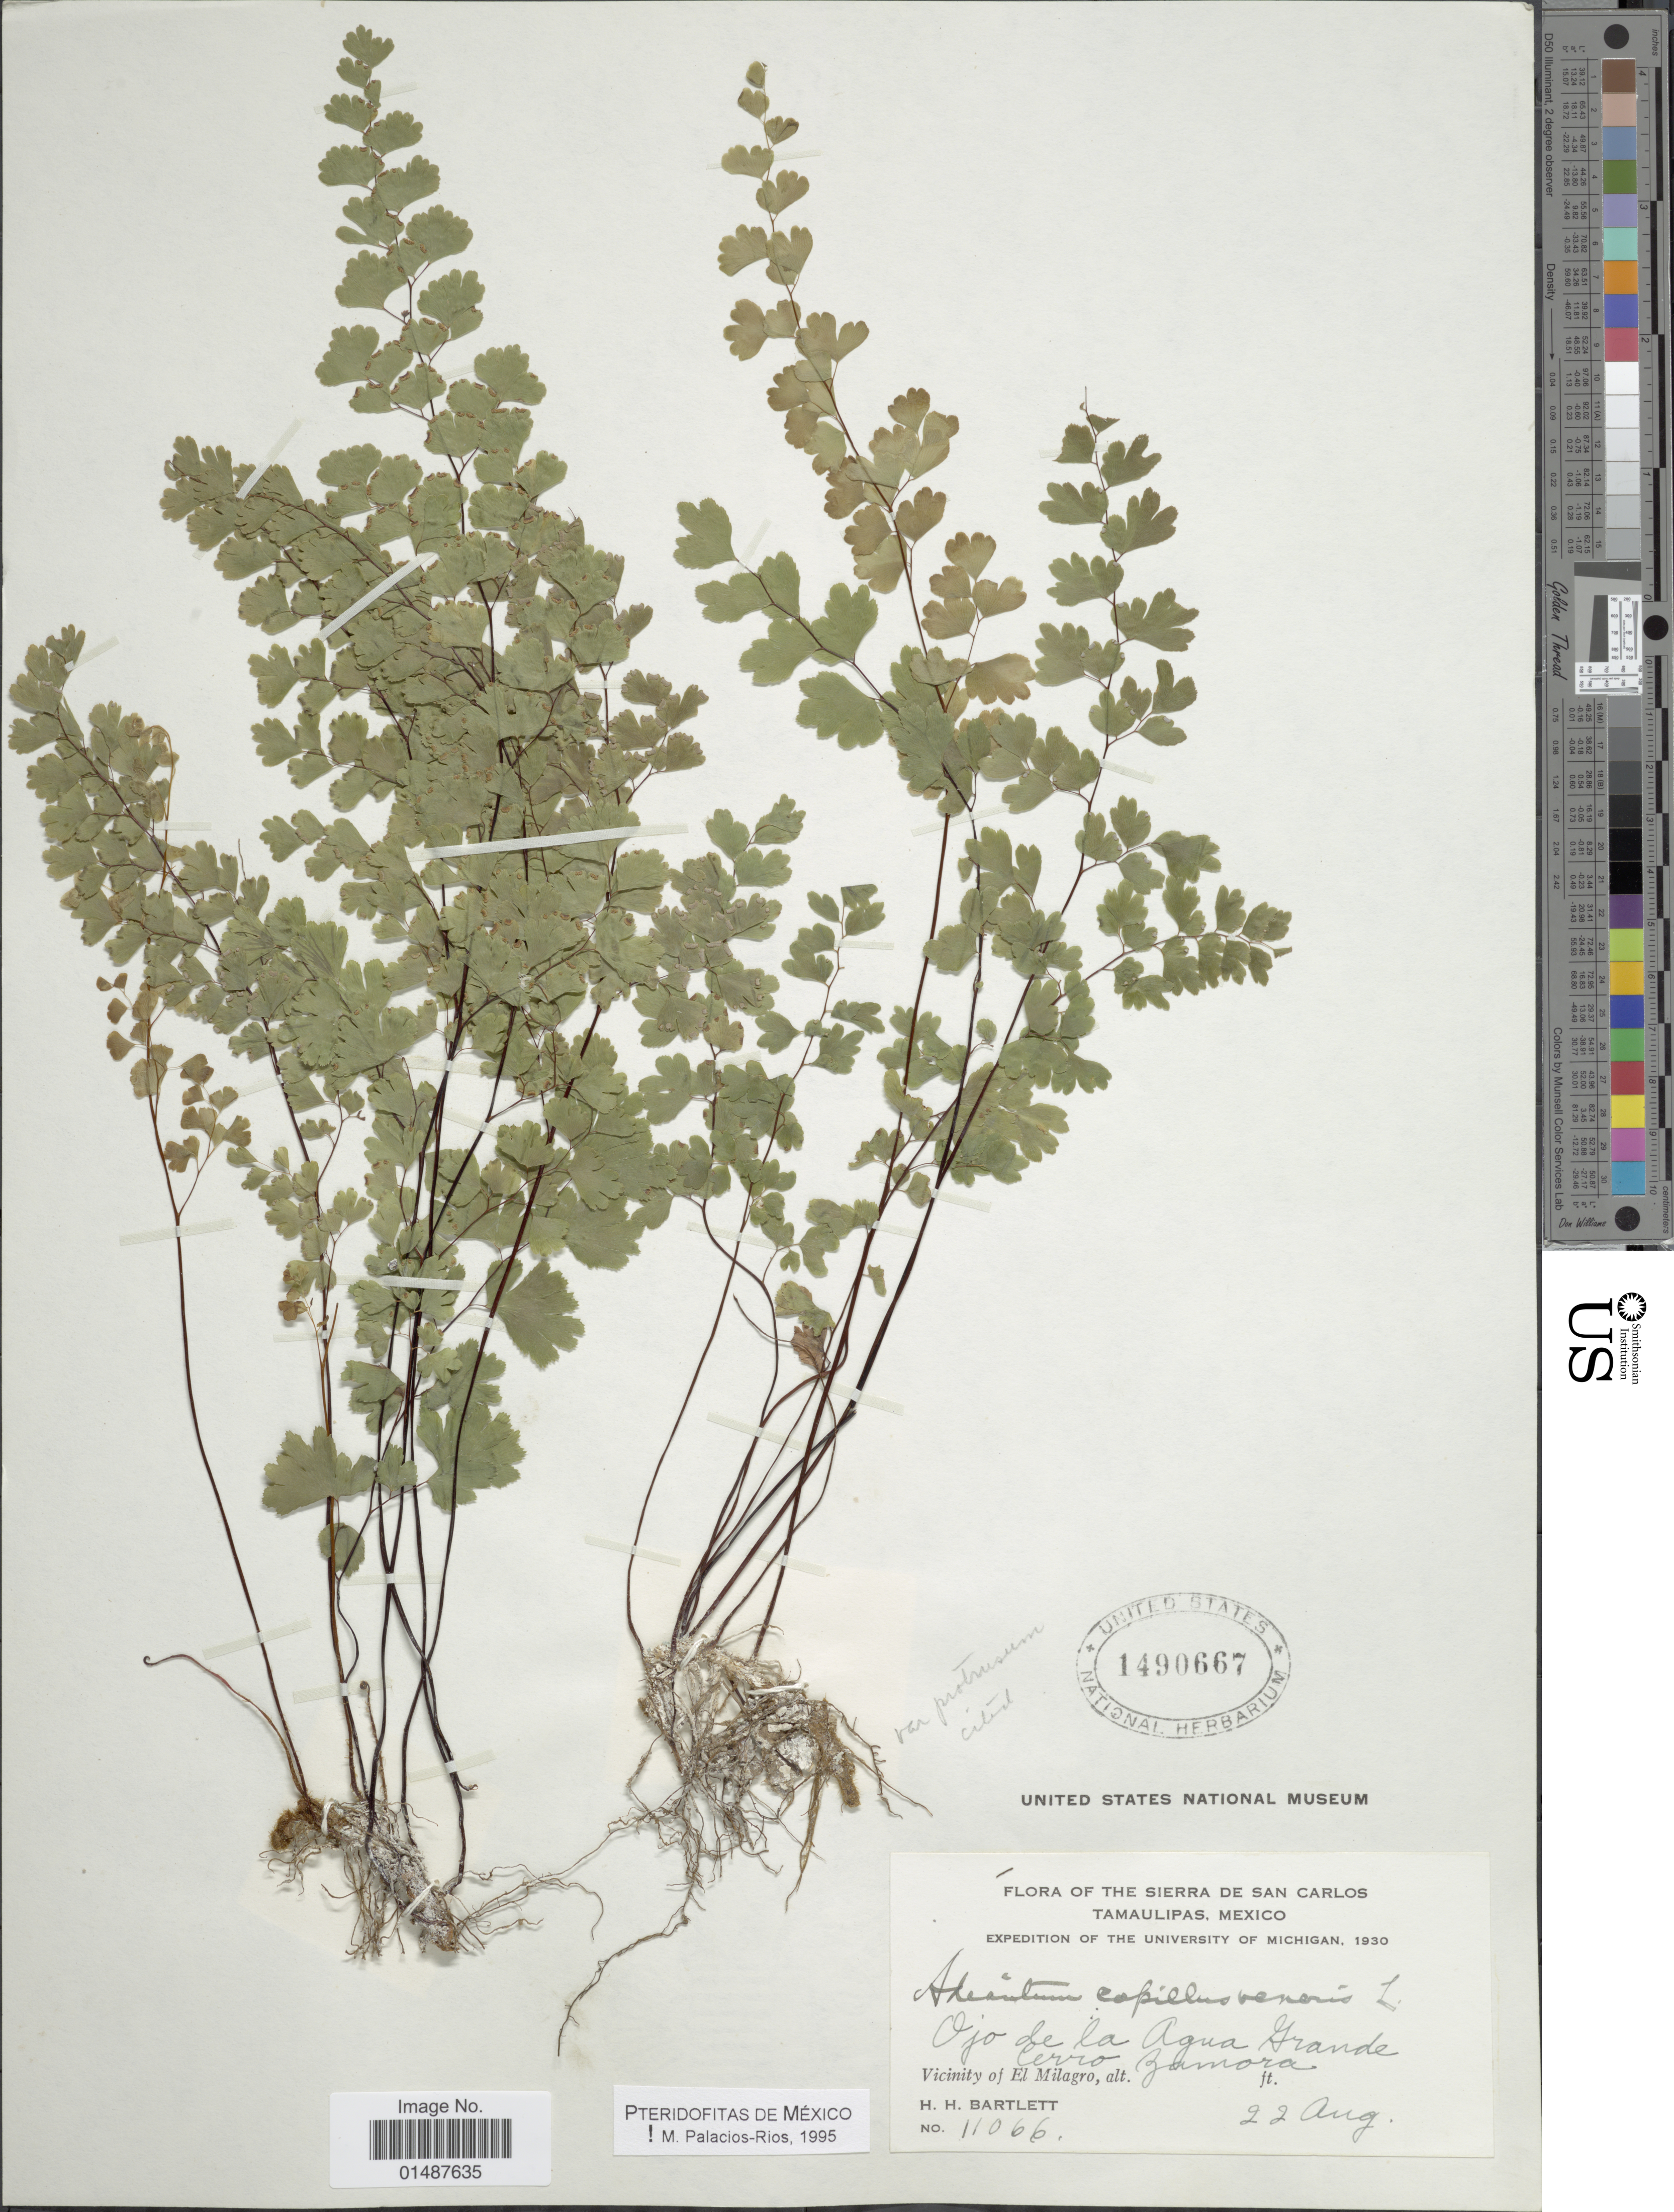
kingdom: Plantae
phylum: Tracheophyta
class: Polypodiopsida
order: Polypodiales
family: Pteridaceae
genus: Adiantum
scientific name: Adiantum capillus-veneris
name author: L.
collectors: H. H. Bartlett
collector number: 11066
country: Mexico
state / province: Tamaulipas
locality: Vicinity of El Milagro, Ojo de la Agua Strande cerro Zamora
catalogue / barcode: US 1490667